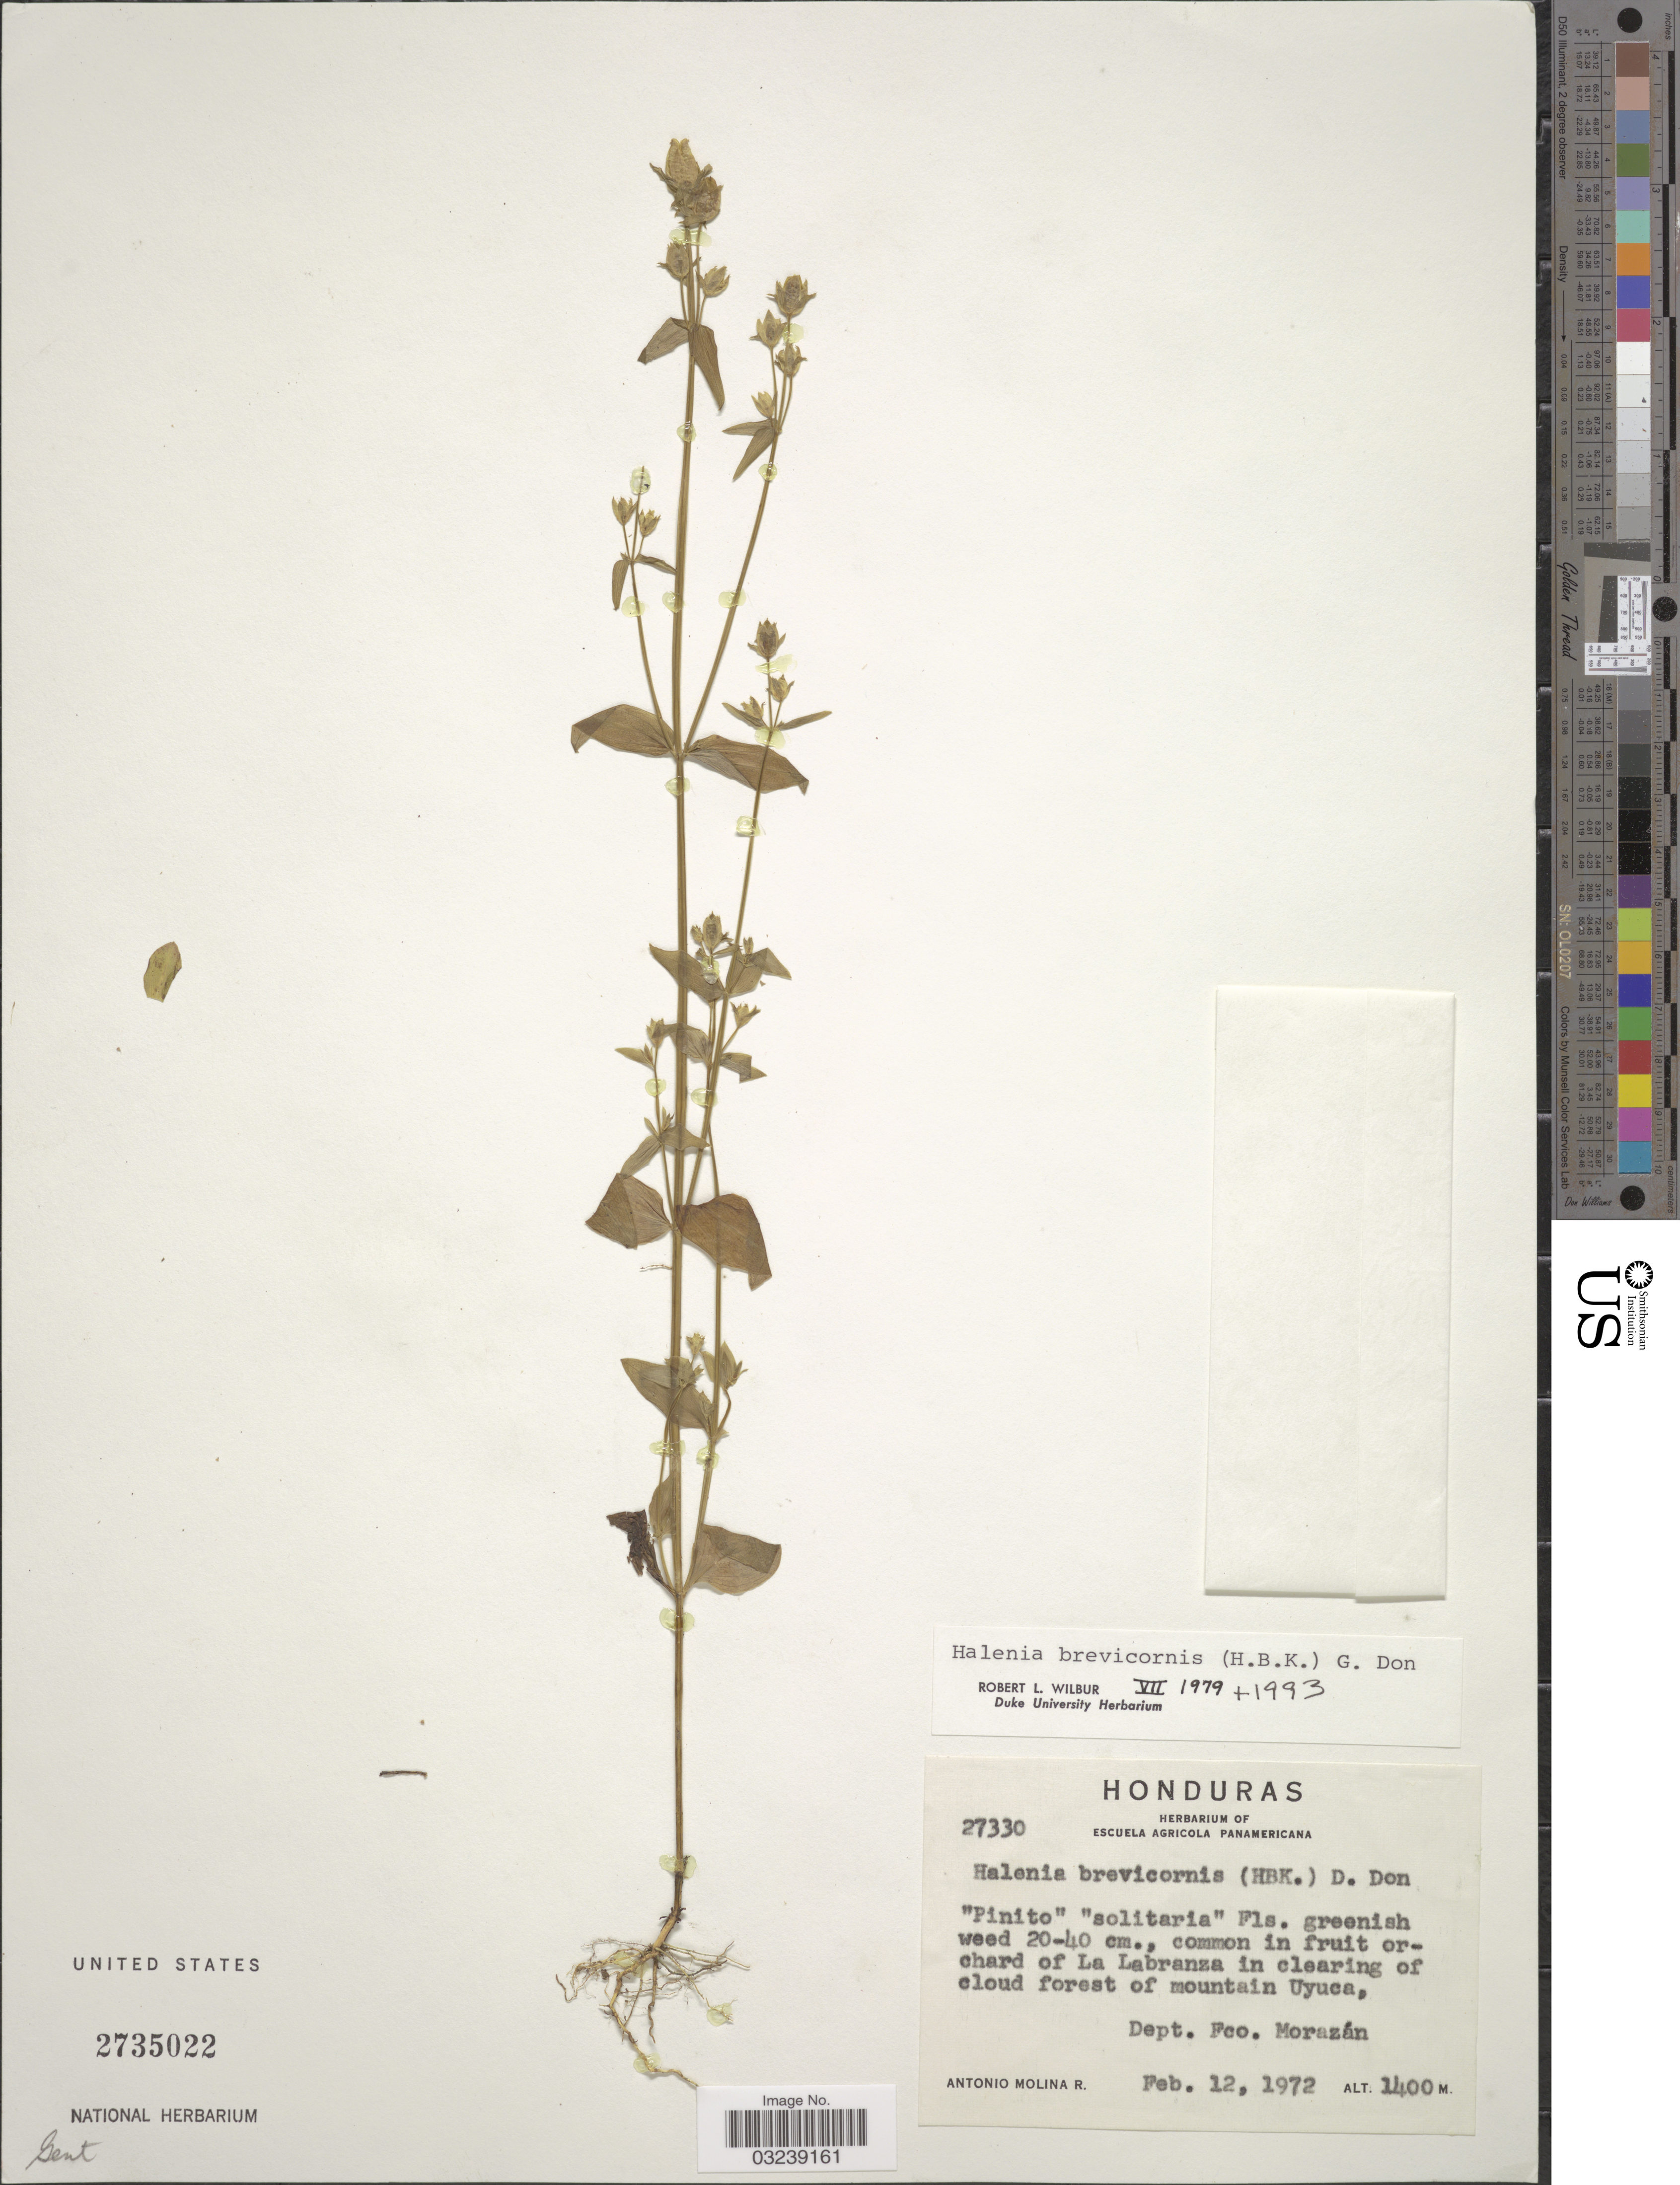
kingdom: Plantae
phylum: Tracheophyta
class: Magnoliopsida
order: Gentianales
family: Gentianaceae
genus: Halenia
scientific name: Halenia brevicornis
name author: (Kunth) G. Don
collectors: A. Molina R.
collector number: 27330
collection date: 1972-02-12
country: Honduras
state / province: Fco. Morazán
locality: Common in fruit orchard of La Labranza in clearing of cloud forest of mountain Uyuca, Dept. Fco. Morazán.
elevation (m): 1400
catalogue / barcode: US 2735022